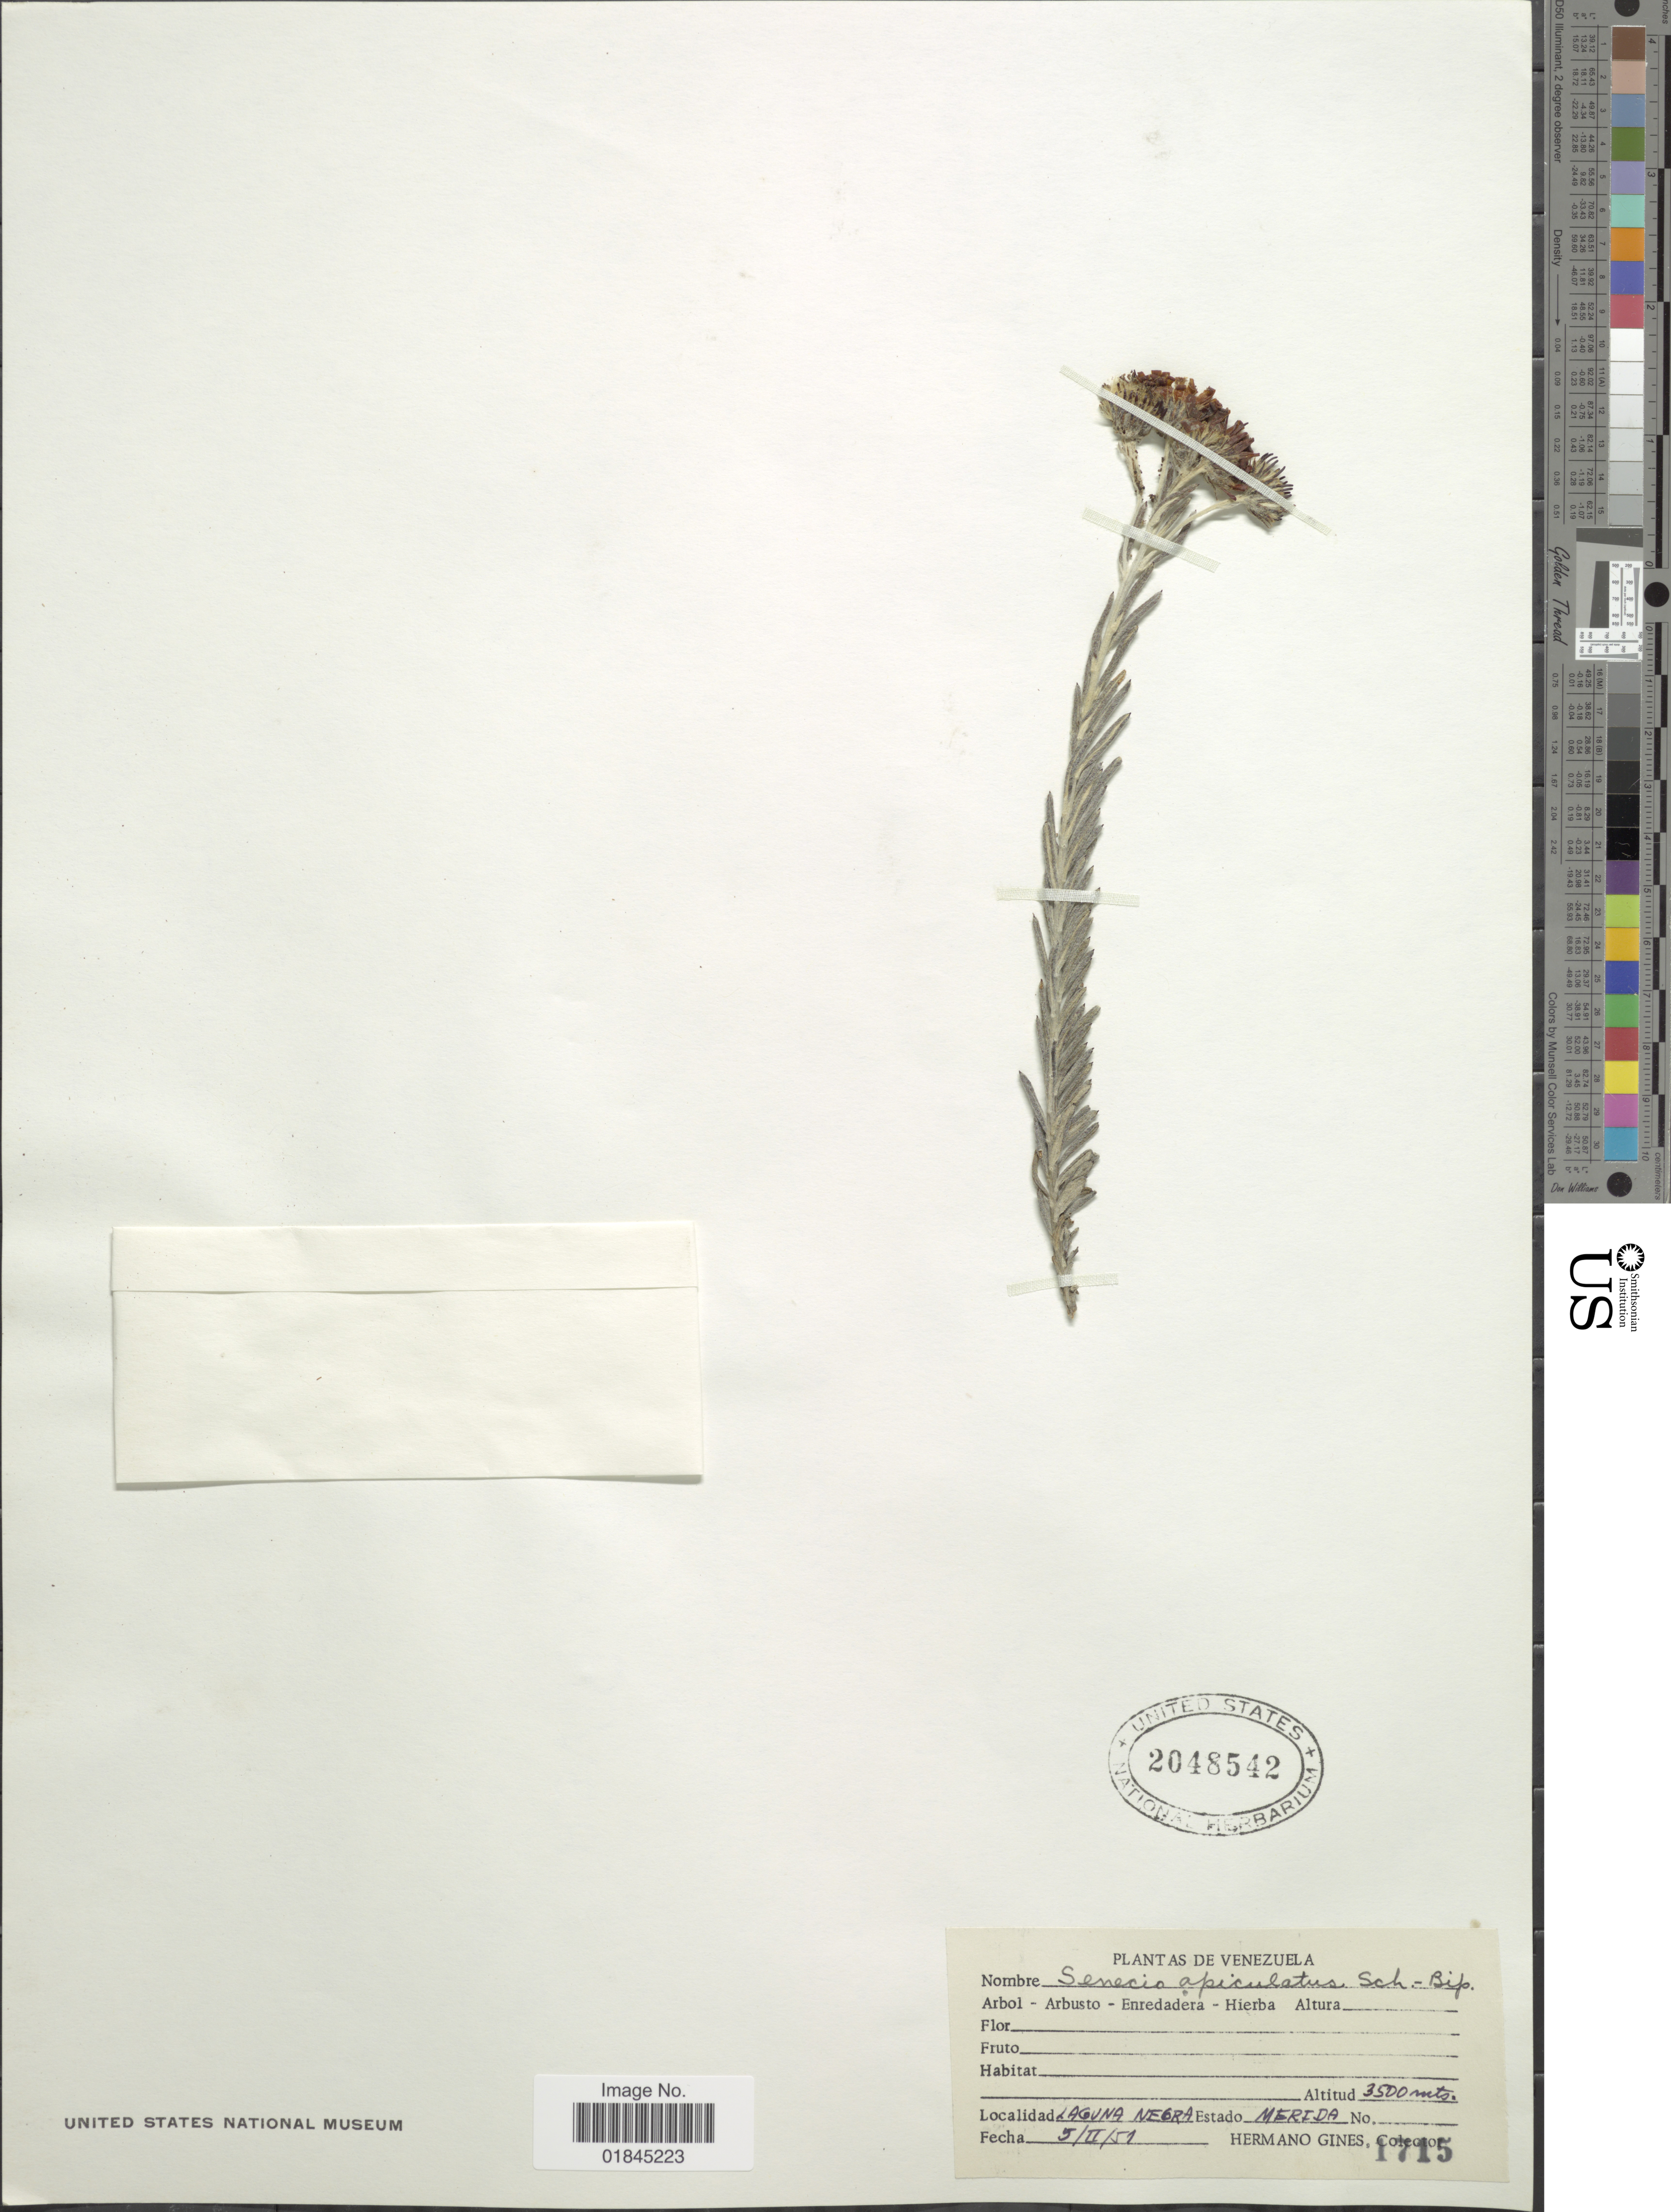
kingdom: Plantae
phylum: Tracheophyta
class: Magnoliopsida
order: Asterales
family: Asteraceae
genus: Pentacalia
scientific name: Pentacalia apiculata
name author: (Sch. Bip. ex Wedd.) Cuatrec.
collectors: Bro. Gines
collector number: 1715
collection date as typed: Transcribed d/m/y: 5/2/51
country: Venezuela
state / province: Mérida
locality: Laguna Negra. Estado Merida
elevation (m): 3500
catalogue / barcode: US 2048542